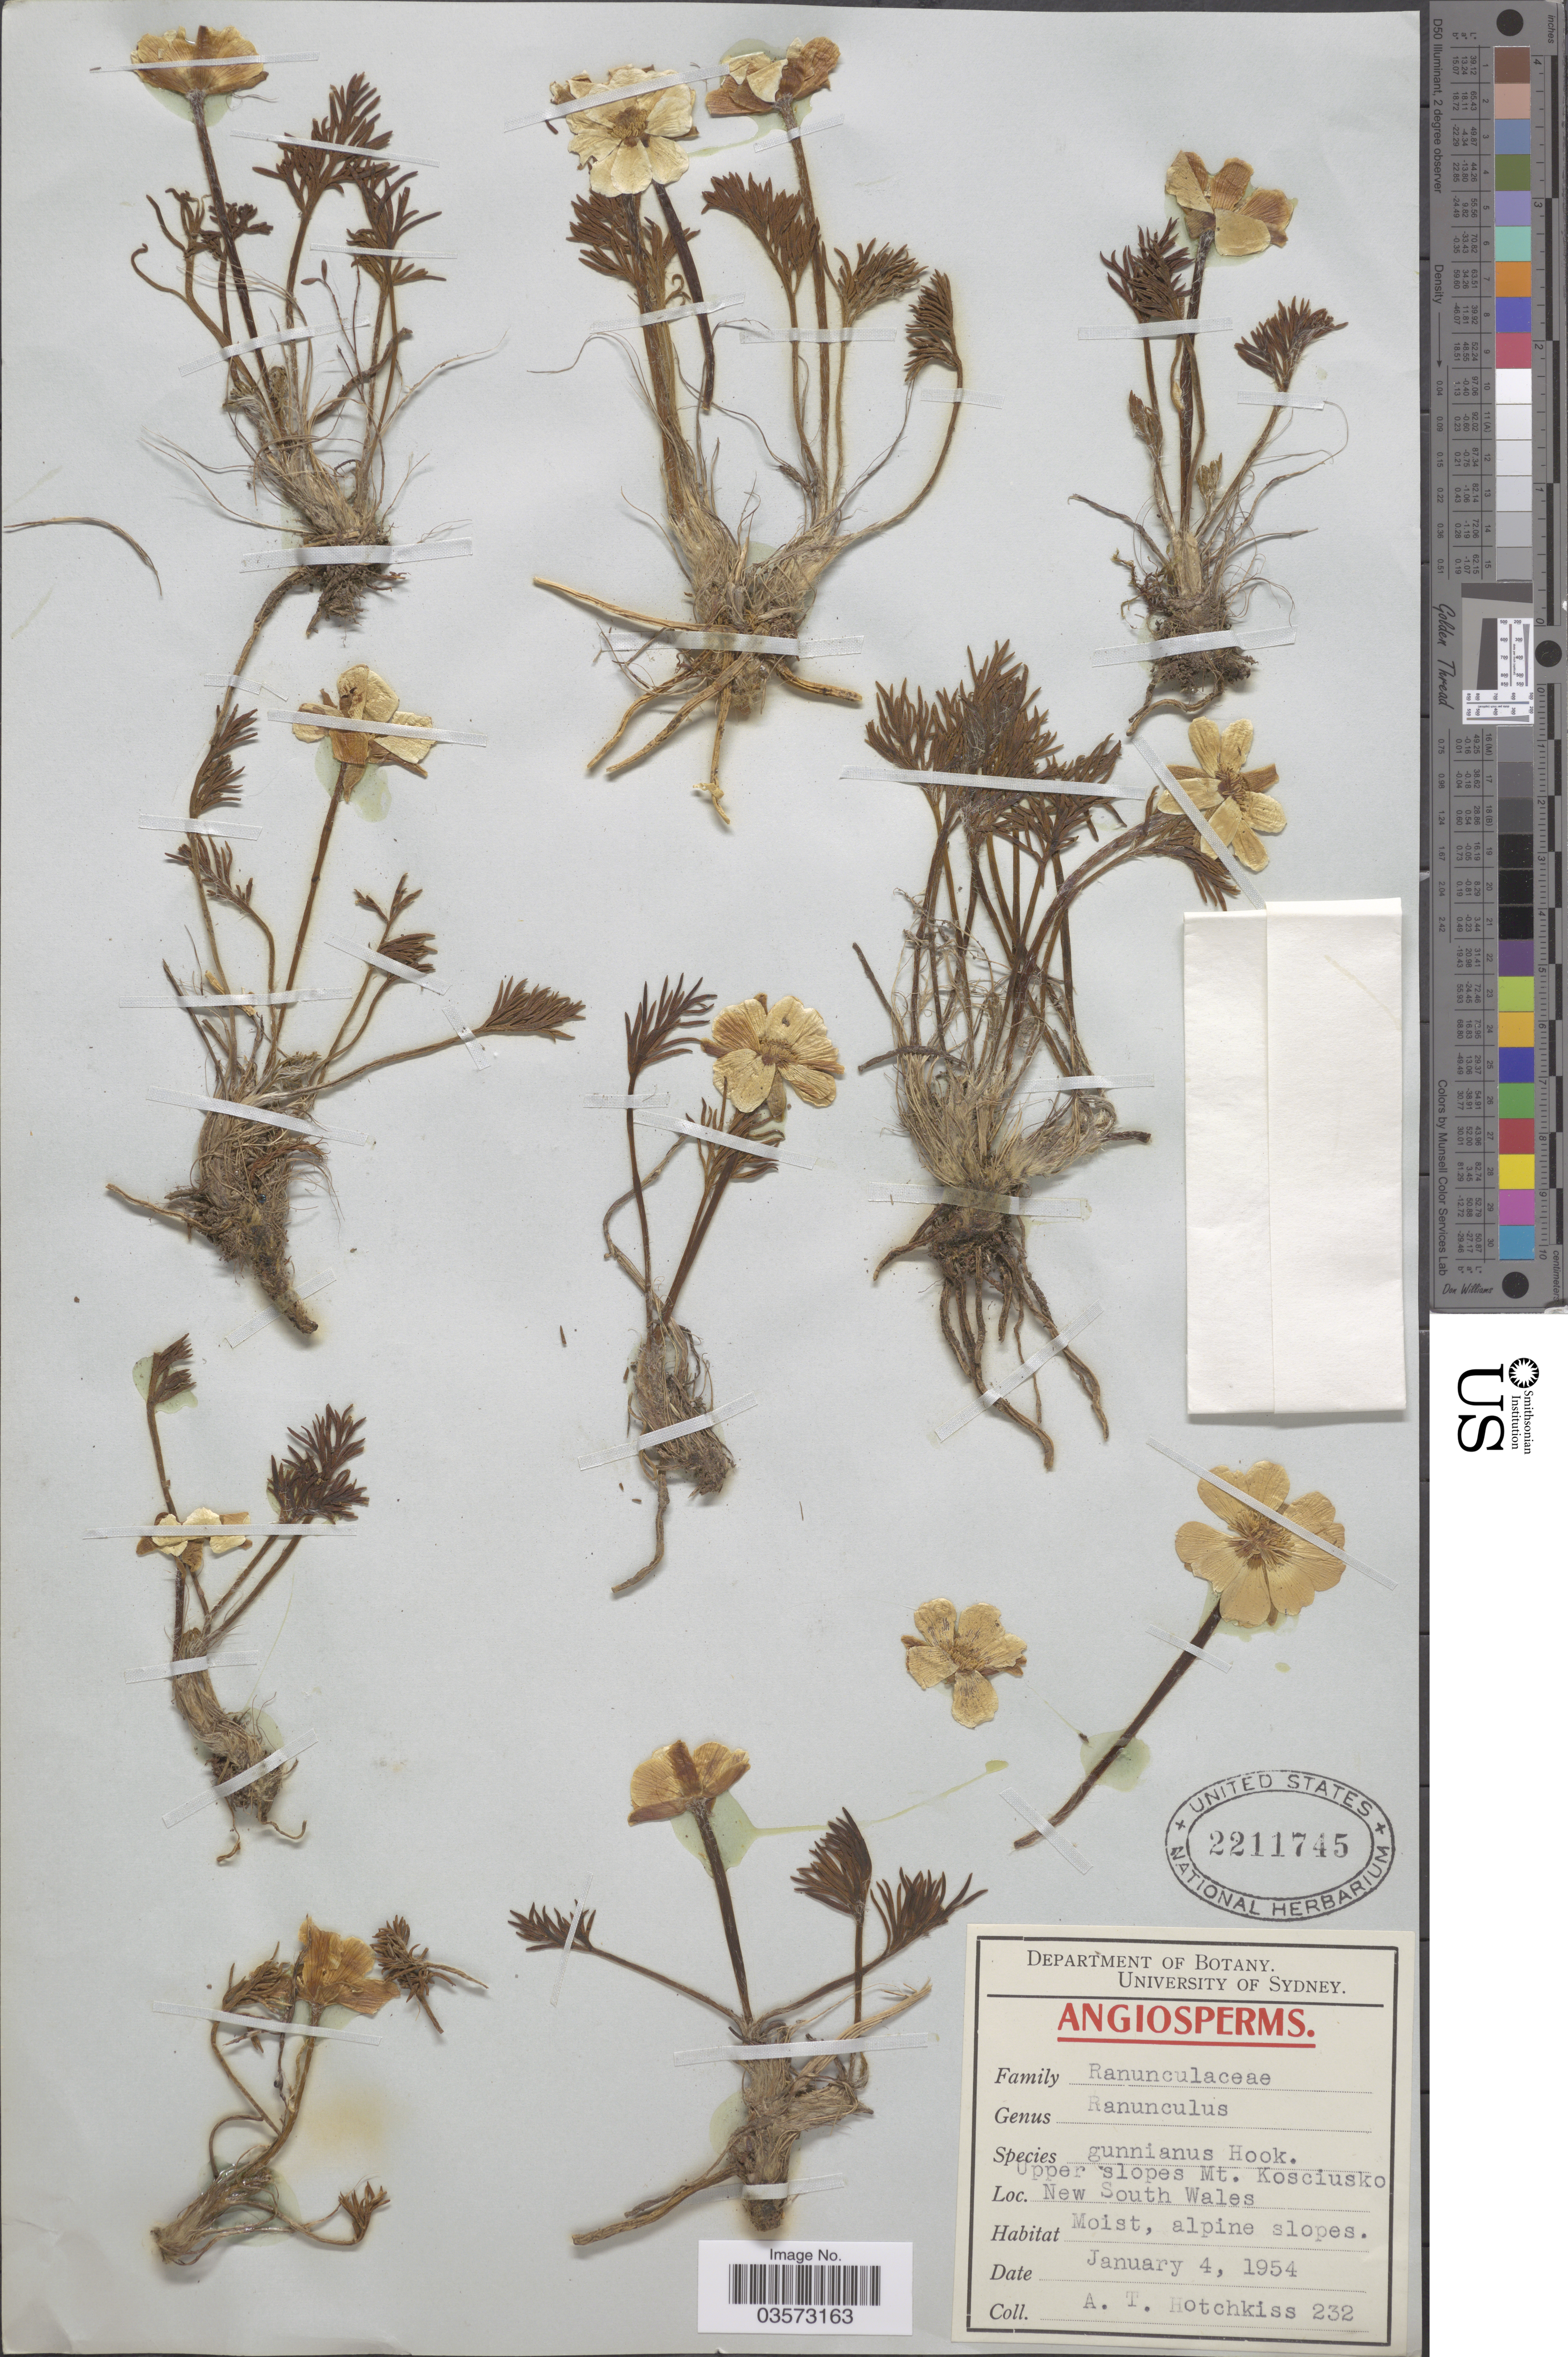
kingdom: Plantae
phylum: Tracheophyta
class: Magnoliopsida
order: Ranunculales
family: Ranunculaceae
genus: Ranunculus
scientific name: Ranunculus inundatus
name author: (DC.) R. Br.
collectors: A. Hotchkiss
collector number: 232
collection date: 1954-01-04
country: Australia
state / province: New South Wales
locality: Upper slopes Mt. Kosciusko.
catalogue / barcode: US 2211745